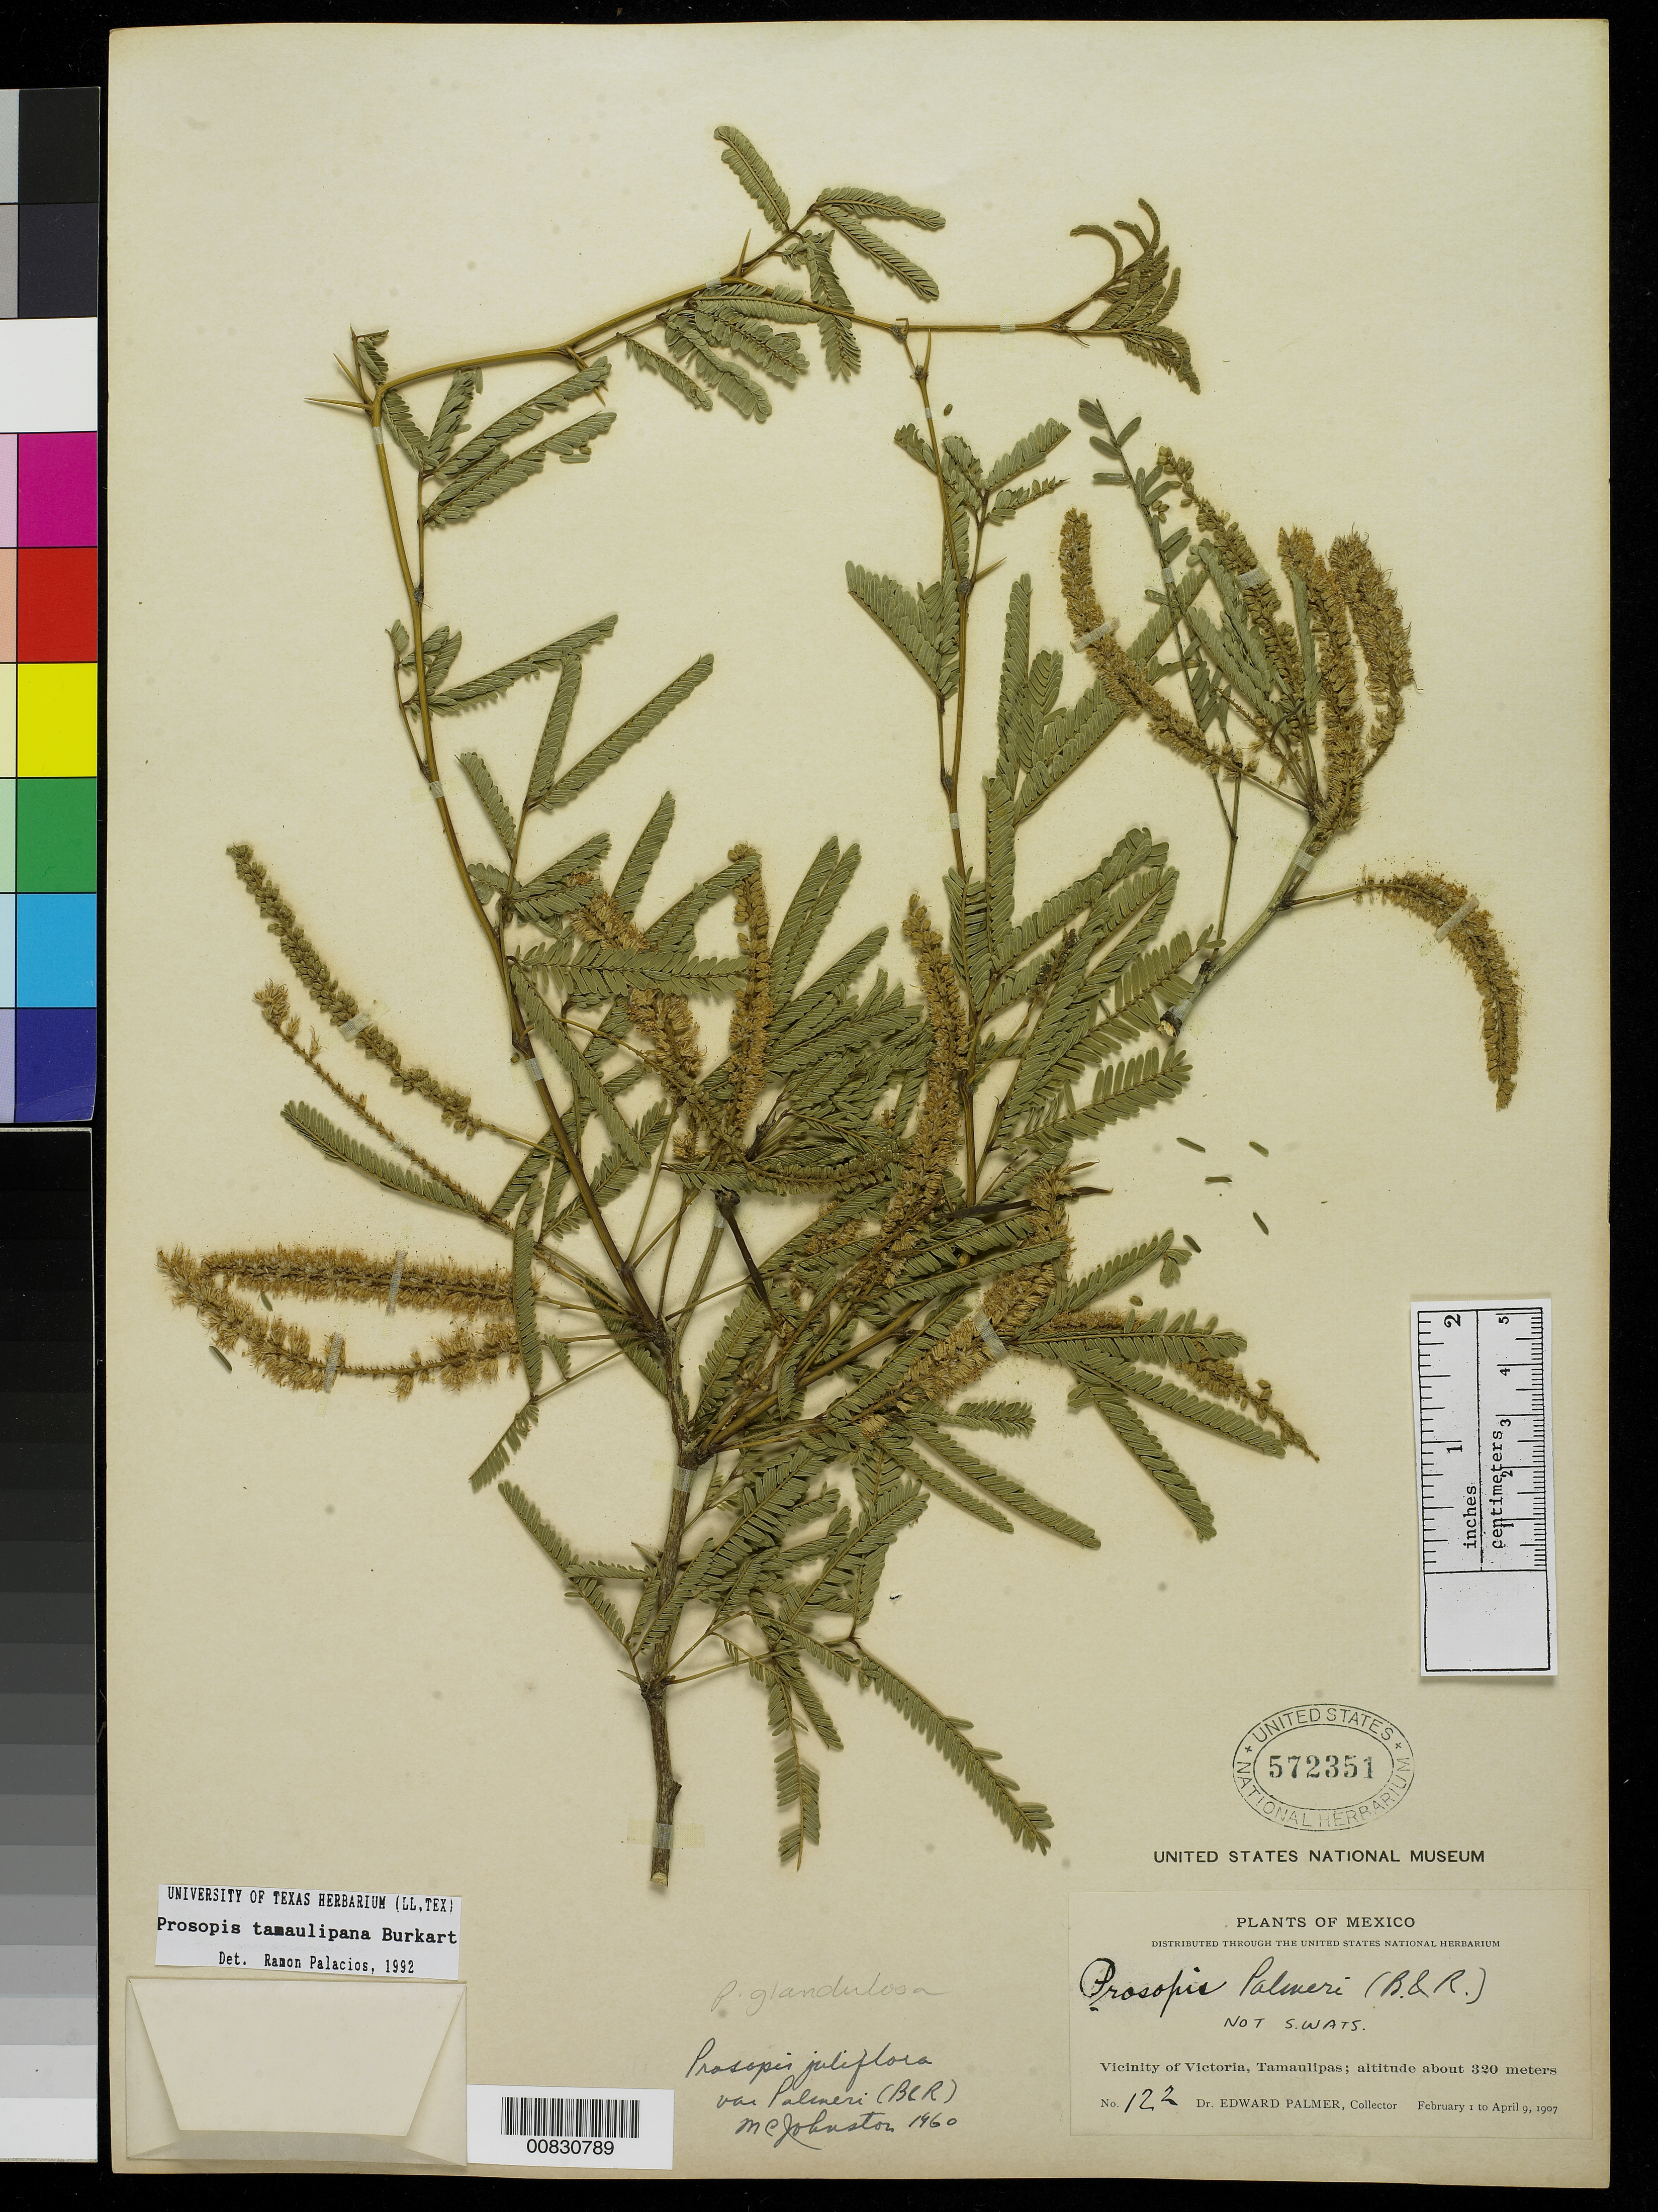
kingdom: Plantae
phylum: Tracheophyta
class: Magnoliopsida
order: Fabales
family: Fabaceae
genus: Neltuma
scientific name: Neltuma palmeri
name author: Britton & Rose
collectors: E. Palmer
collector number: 122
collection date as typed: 01 Feb 1907 to 09 Apr 1907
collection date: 1907-02-01/1907-04-09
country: Mexico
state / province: Tamaulipas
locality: Vicinity of Victoria.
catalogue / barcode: US 572351